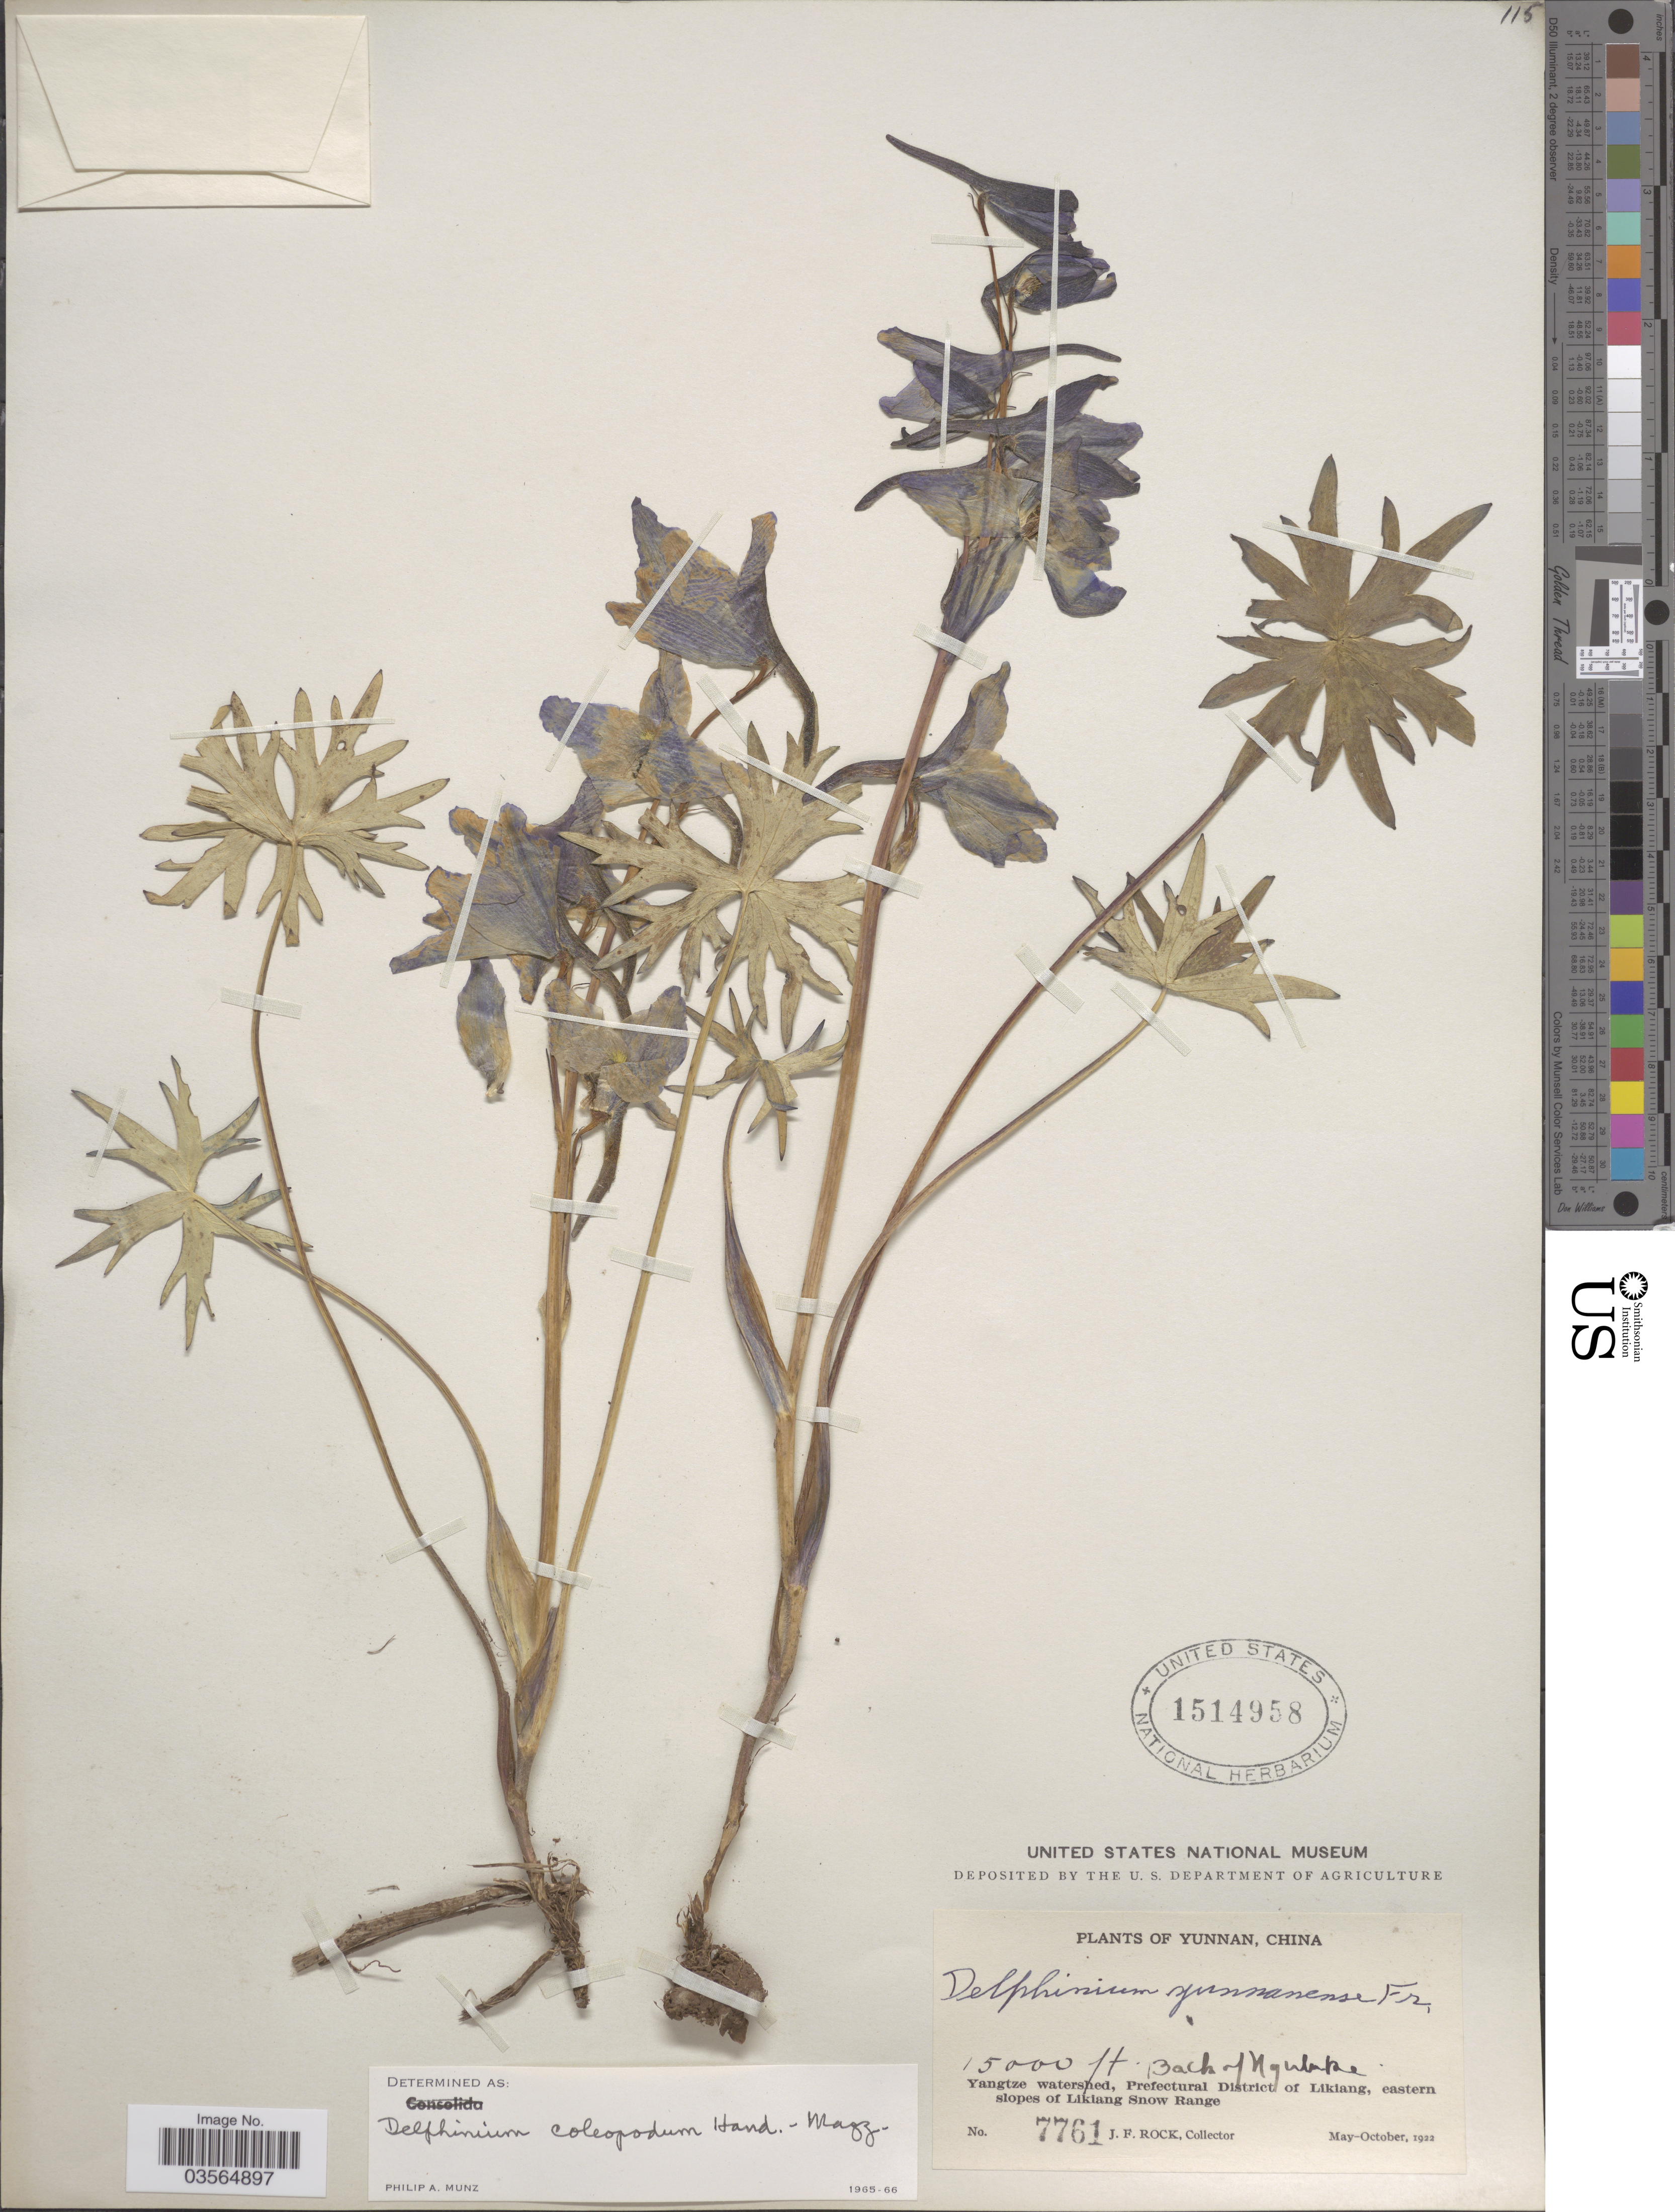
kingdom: Plantae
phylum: Tracheophyta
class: Magnoliopsida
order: Ranunculales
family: Ranunculaceae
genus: Delphinium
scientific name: Delphinium coleopodum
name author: Hand.-Mazz.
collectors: J. Rock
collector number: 7761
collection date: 1922-05/1922-10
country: China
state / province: Yunnan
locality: Back of Nguluke. Yangtze watershed, Prefectural District of Likiang, eastern slopes of Likiang Snow Range.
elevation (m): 4572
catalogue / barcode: US 1514958